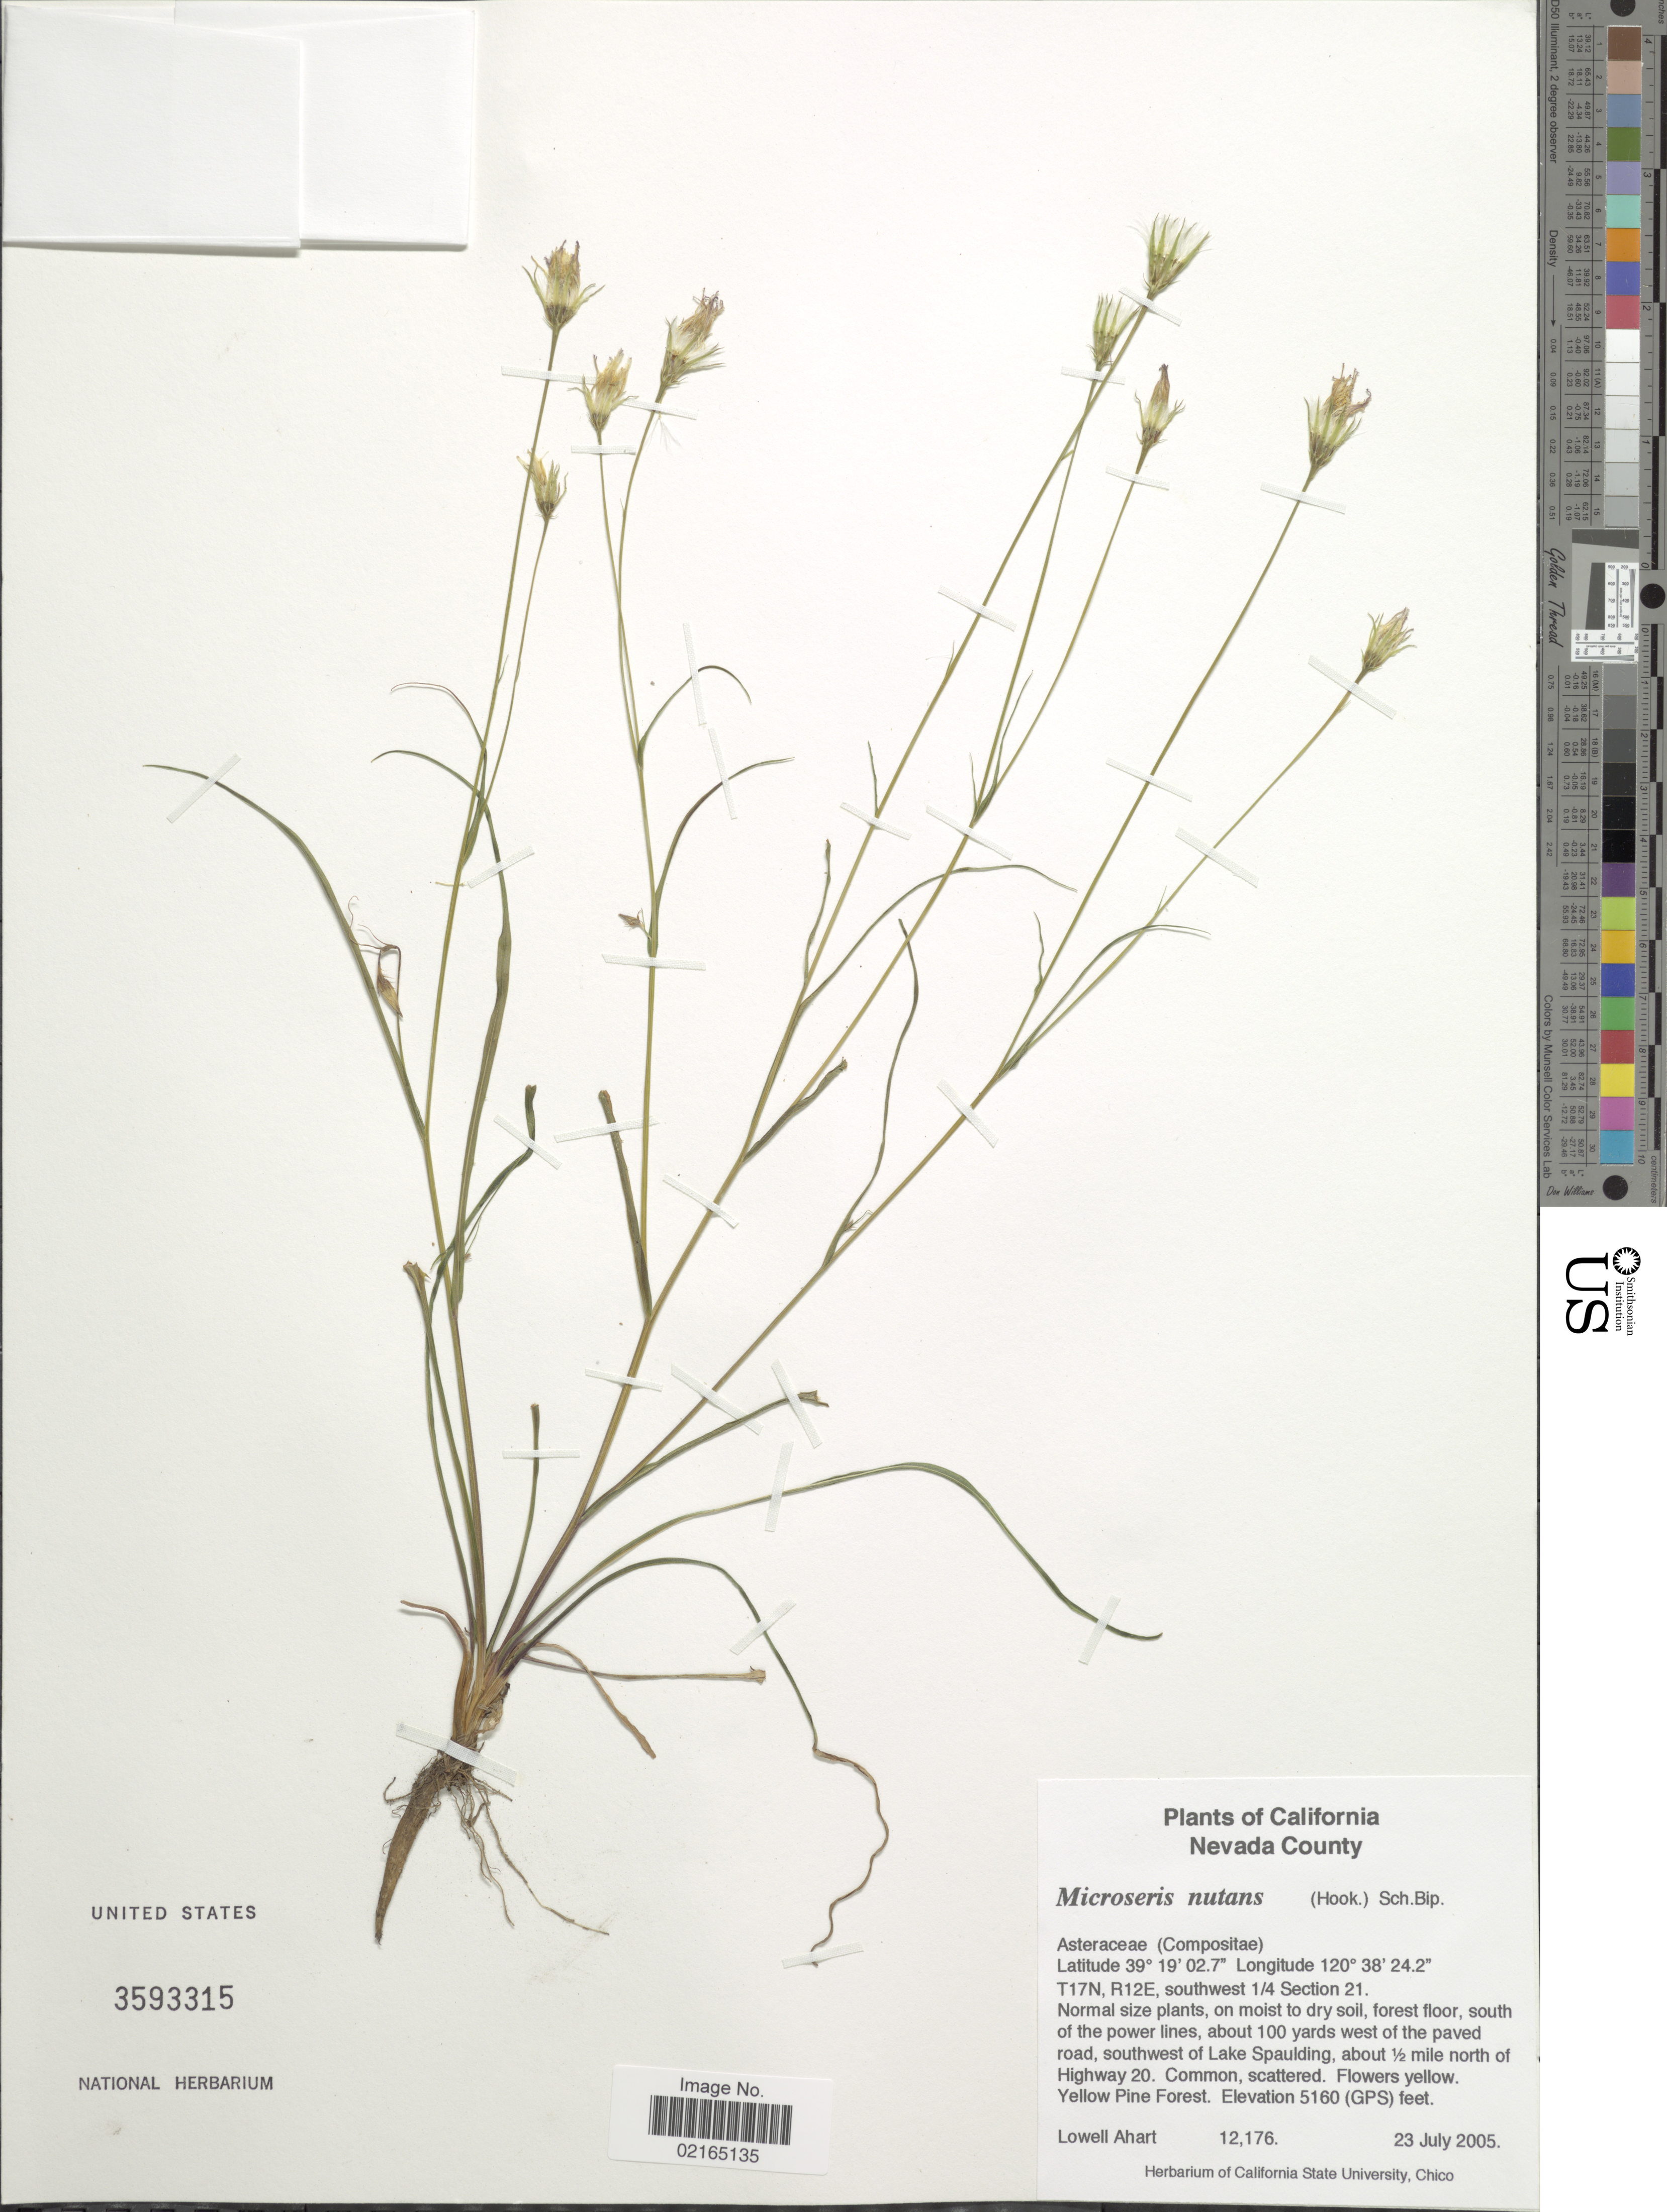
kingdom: Plantae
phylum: Tracheophyta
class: Magnoliopsida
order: Asterales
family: Asteraceae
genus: Microseris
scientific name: Microseris nutans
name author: (Hook.) Sch. Bip.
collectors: L. Ahart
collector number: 12176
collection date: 2005-07-23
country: United States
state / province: California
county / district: Nevada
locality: Nevada County, T17N, r12E, southwest 1/4 Section 21, south of the power lines, about 100 yards west of the paved road, southwest of Lake Spaulding, about 1/2 mile north of Highway 20.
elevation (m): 1573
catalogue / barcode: US 3593315